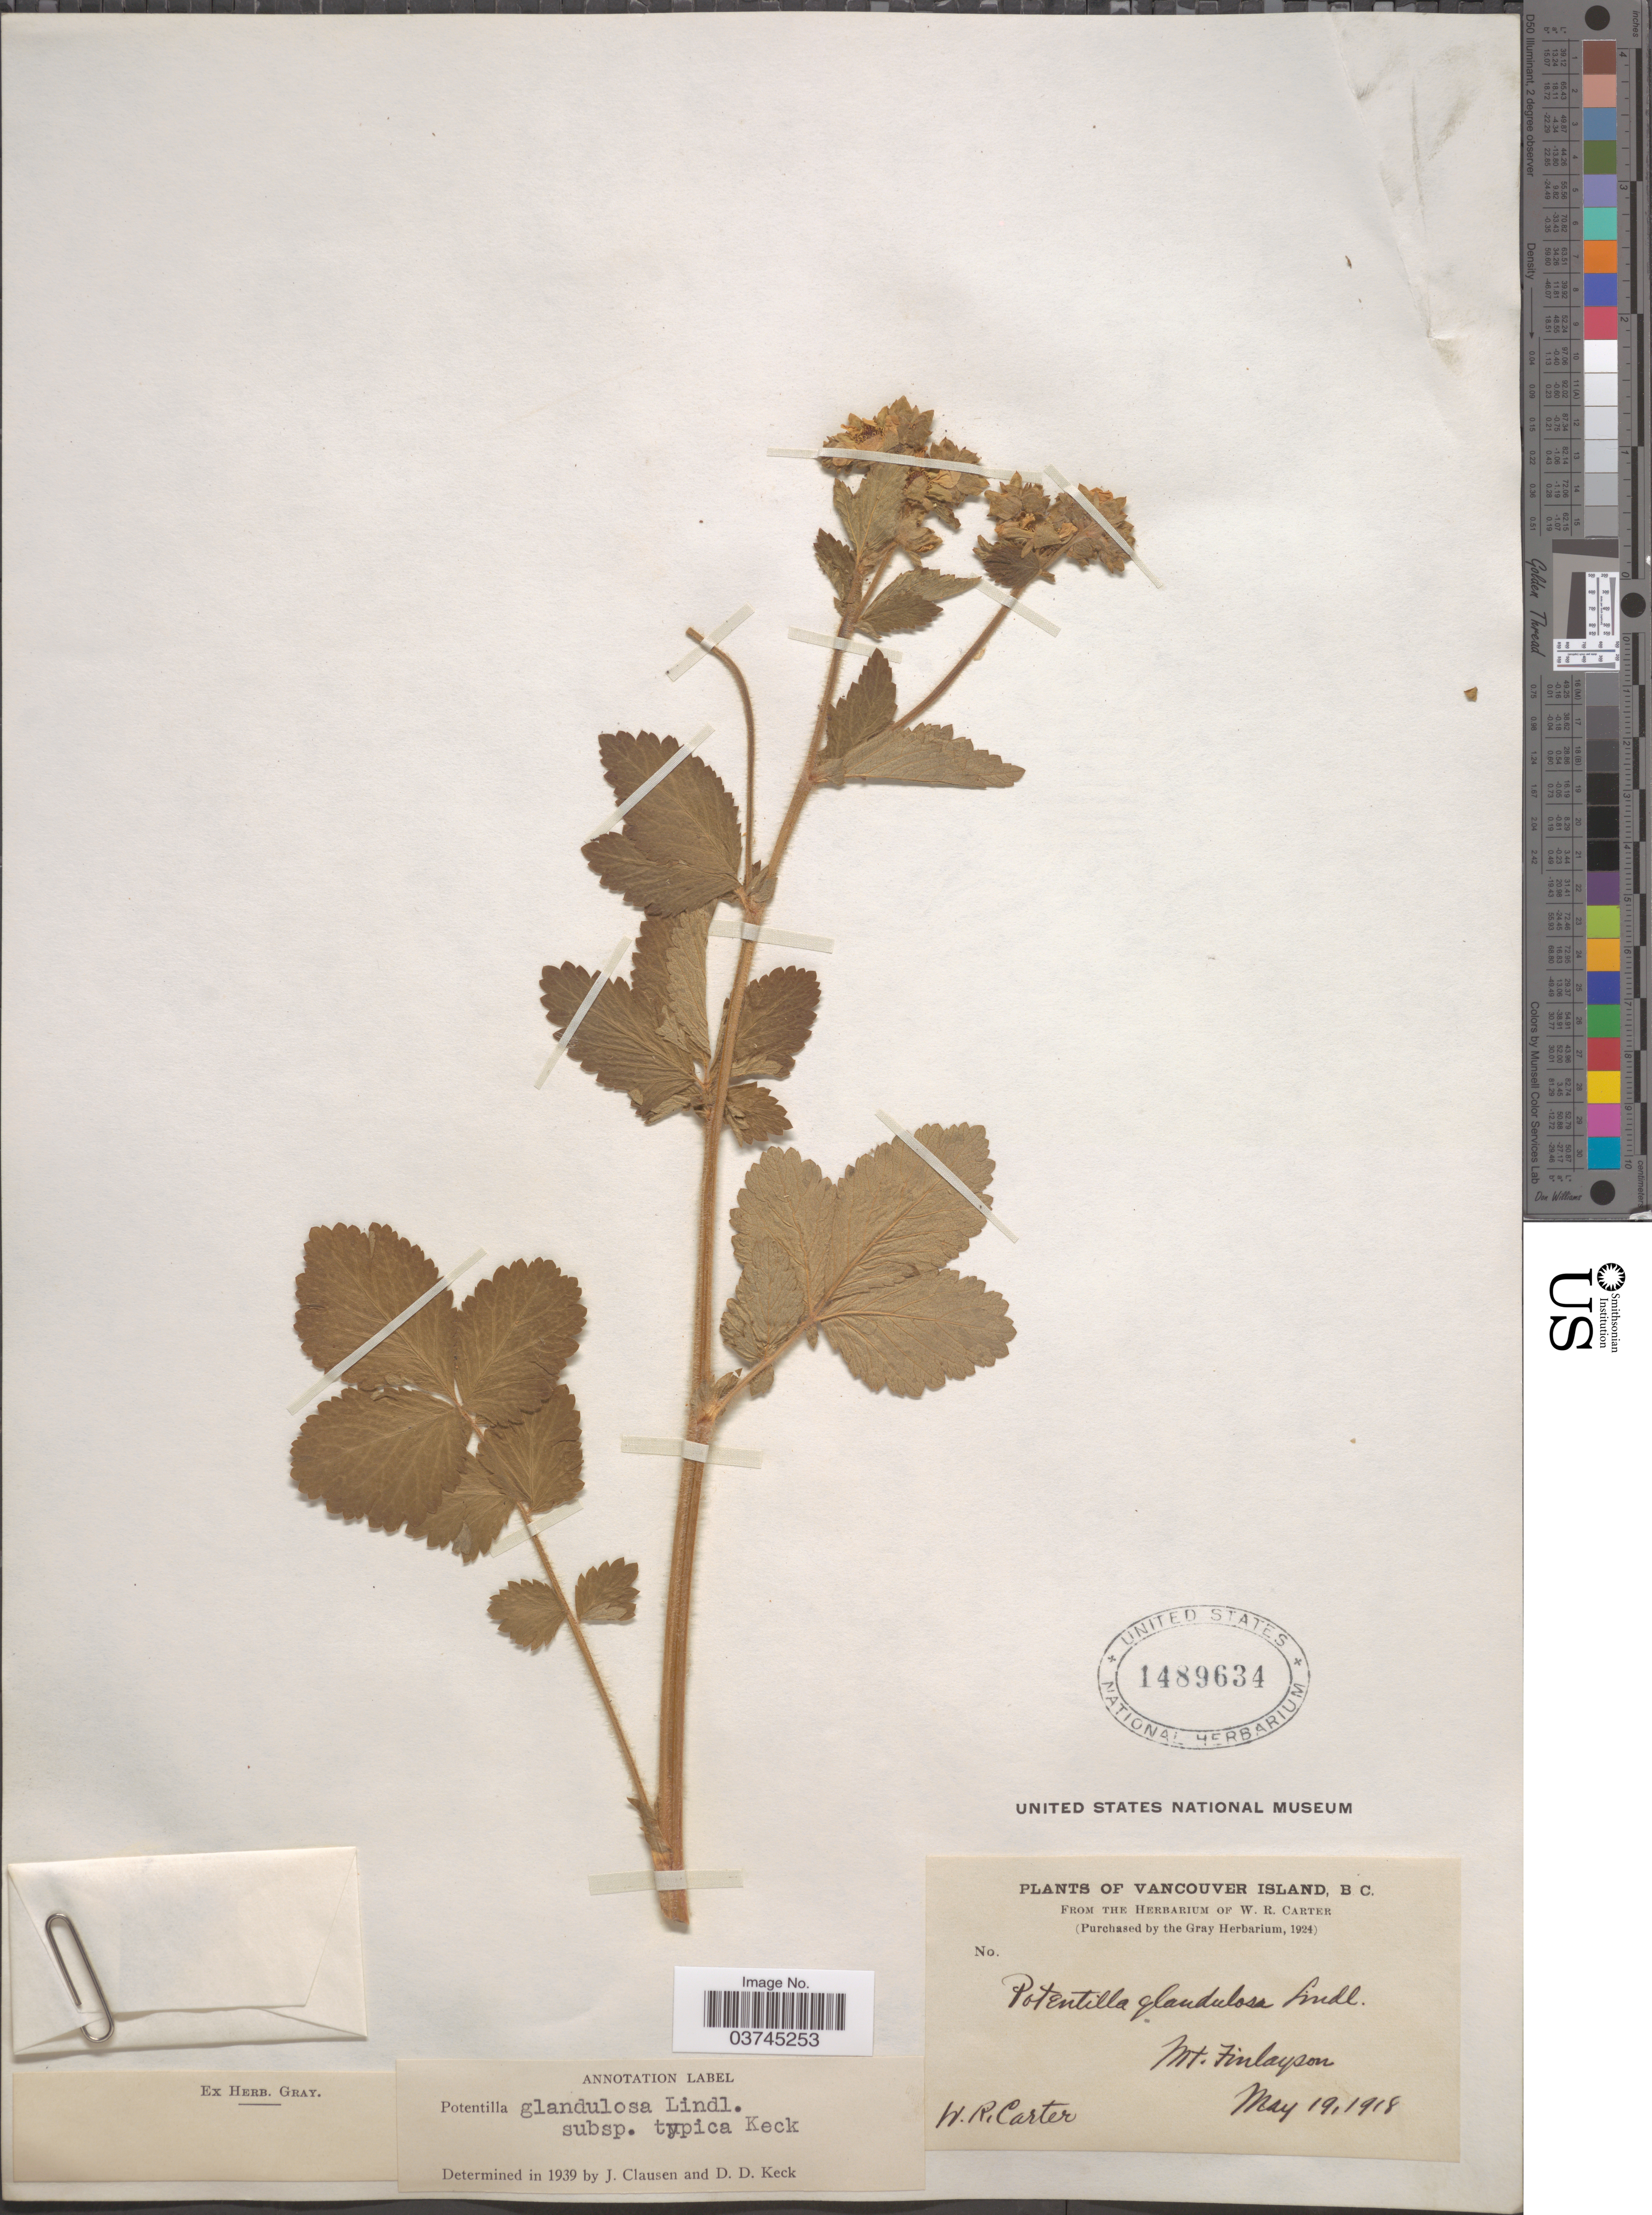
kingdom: Plantae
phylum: Tracheophyta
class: Magnoliopsida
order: Rosales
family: Rosaceae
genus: Drymocallis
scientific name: Drymocallis glandulosa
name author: (Lindl.) Rydb.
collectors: W. R. Carter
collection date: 1918-05-19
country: Canada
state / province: British Columbia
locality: Vancouver Island. Mt. Finlayson.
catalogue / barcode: US 1489634